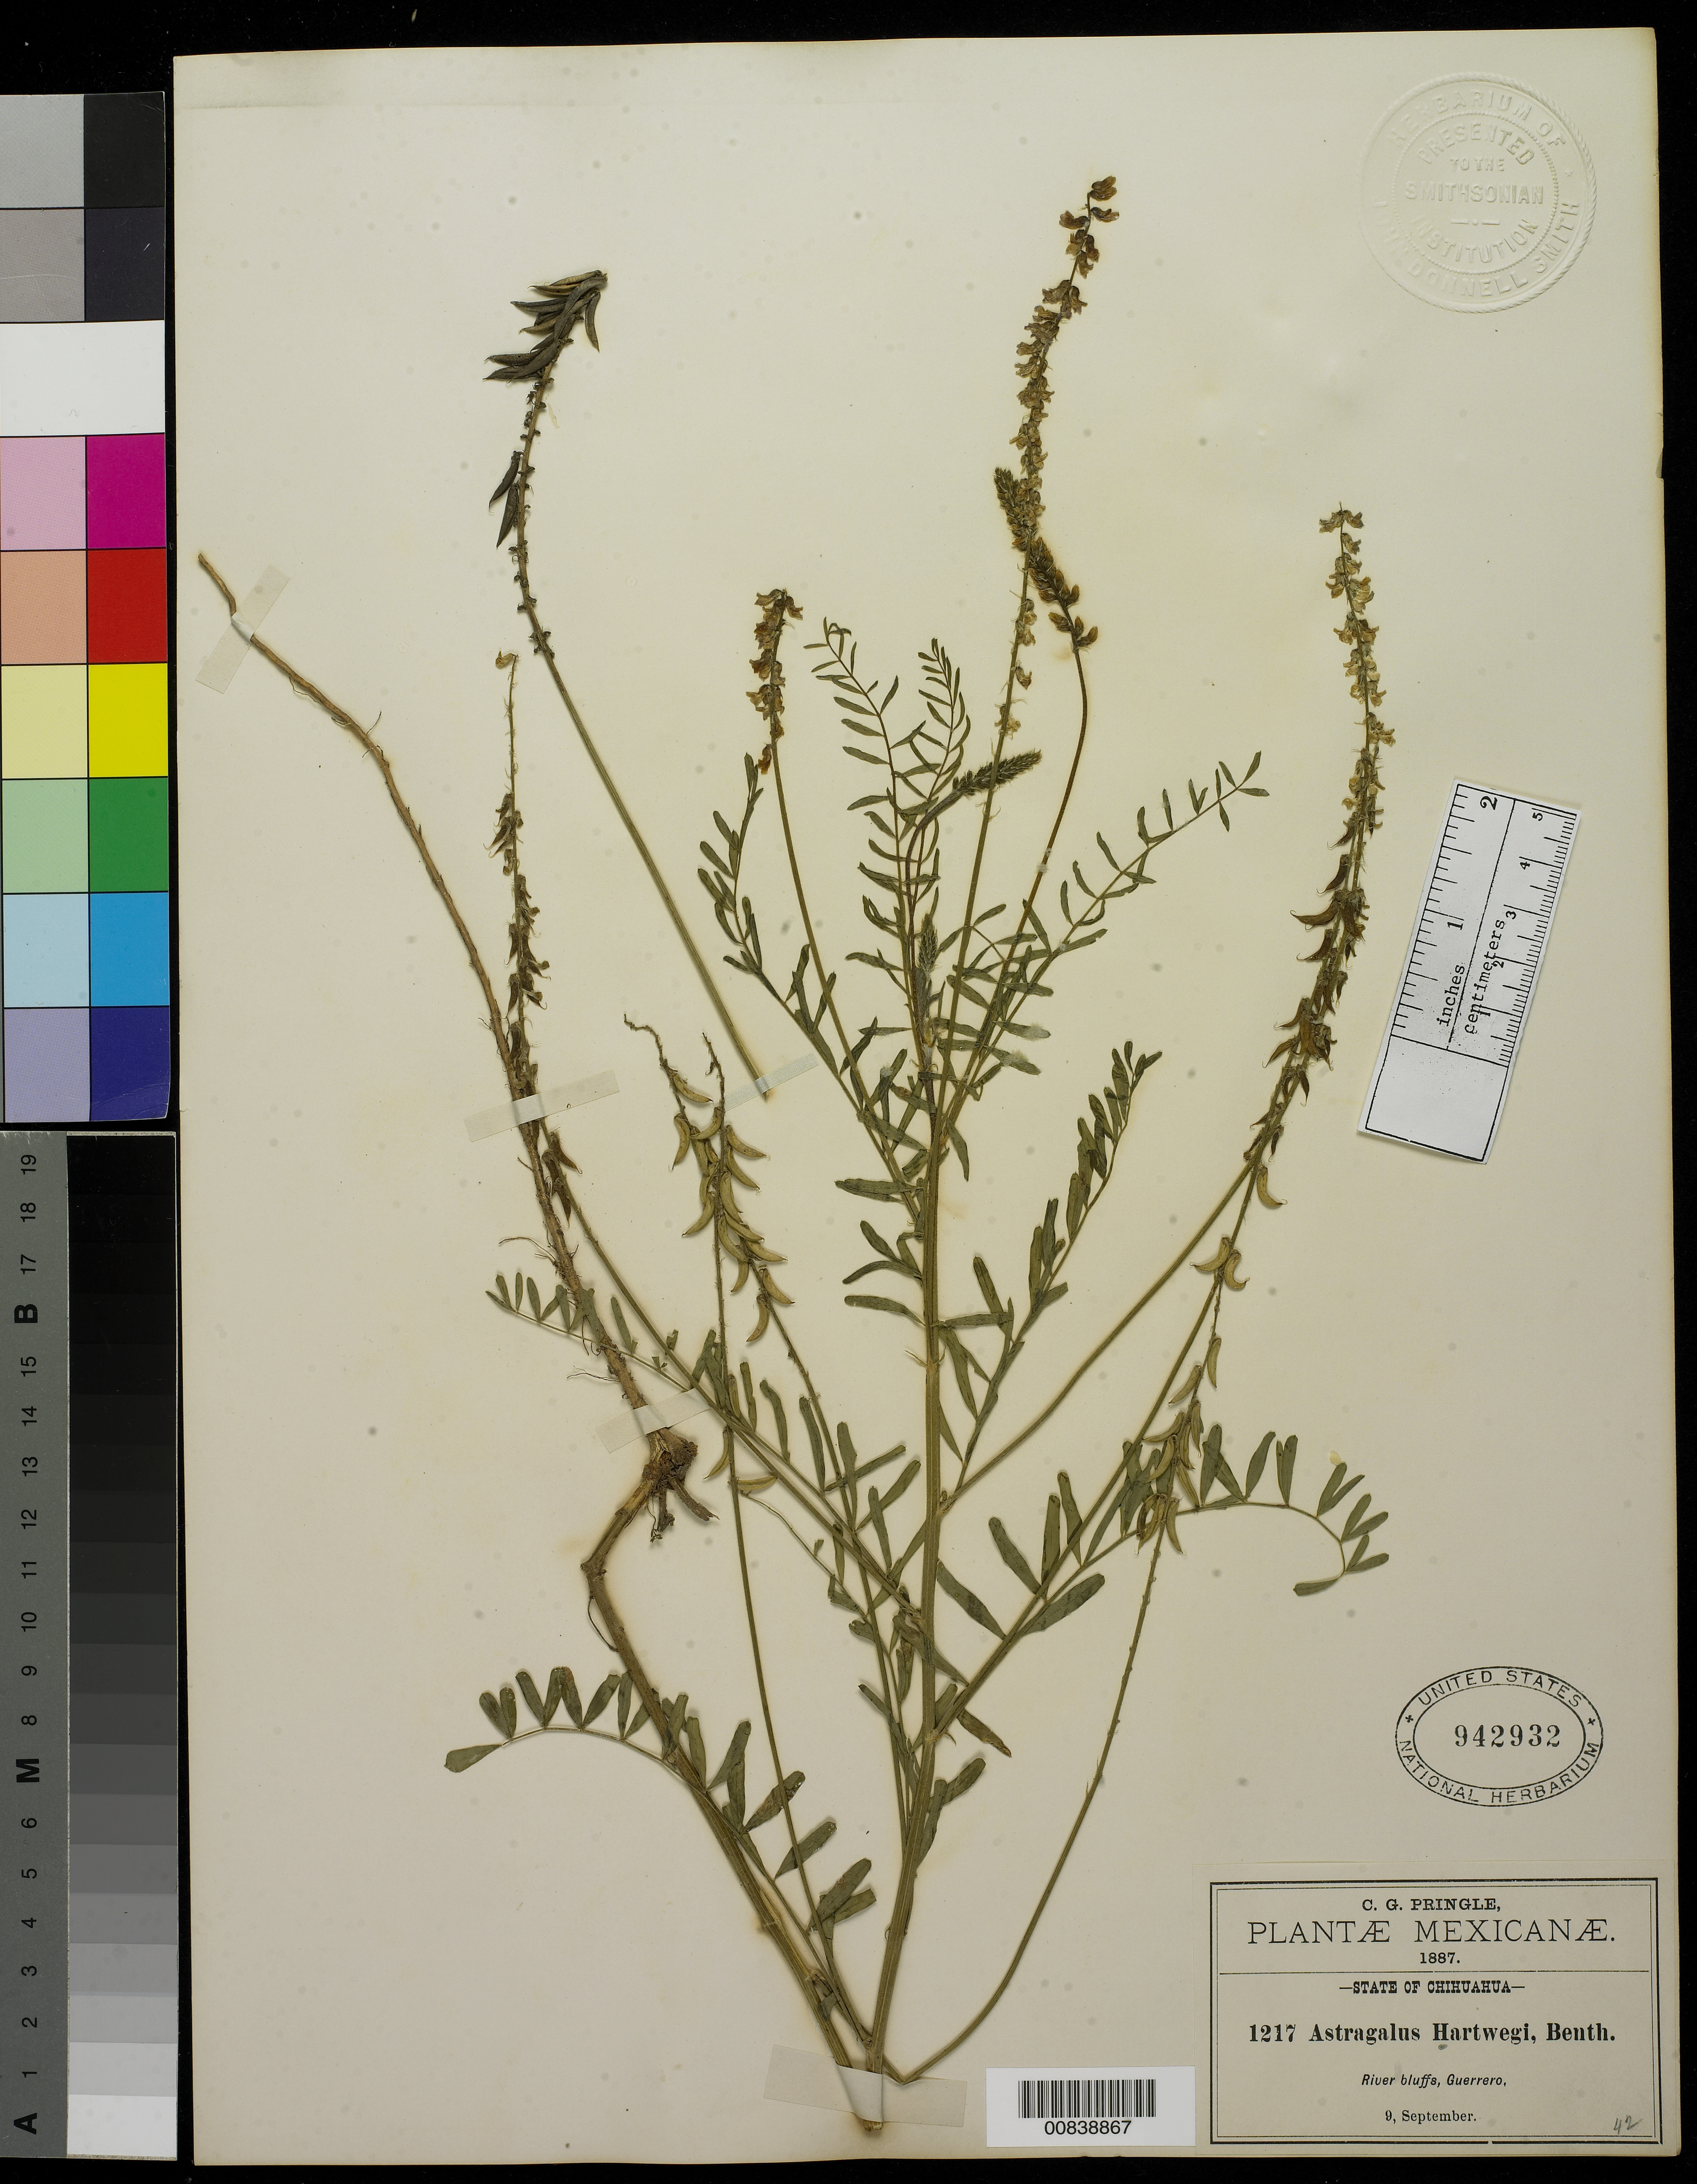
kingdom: Plantae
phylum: Tracheophyta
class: Magnoliopsida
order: Fabales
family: Fabaceae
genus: Astragalus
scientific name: Astragalus hartwegii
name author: Benth.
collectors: C. G. Pringle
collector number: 1217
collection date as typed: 09 Sep 1887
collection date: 1887-09-09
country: Mexico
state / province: Chihuahua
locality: Guerrero, Chihuahua.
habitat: River bluffs.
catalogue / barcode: US 942932